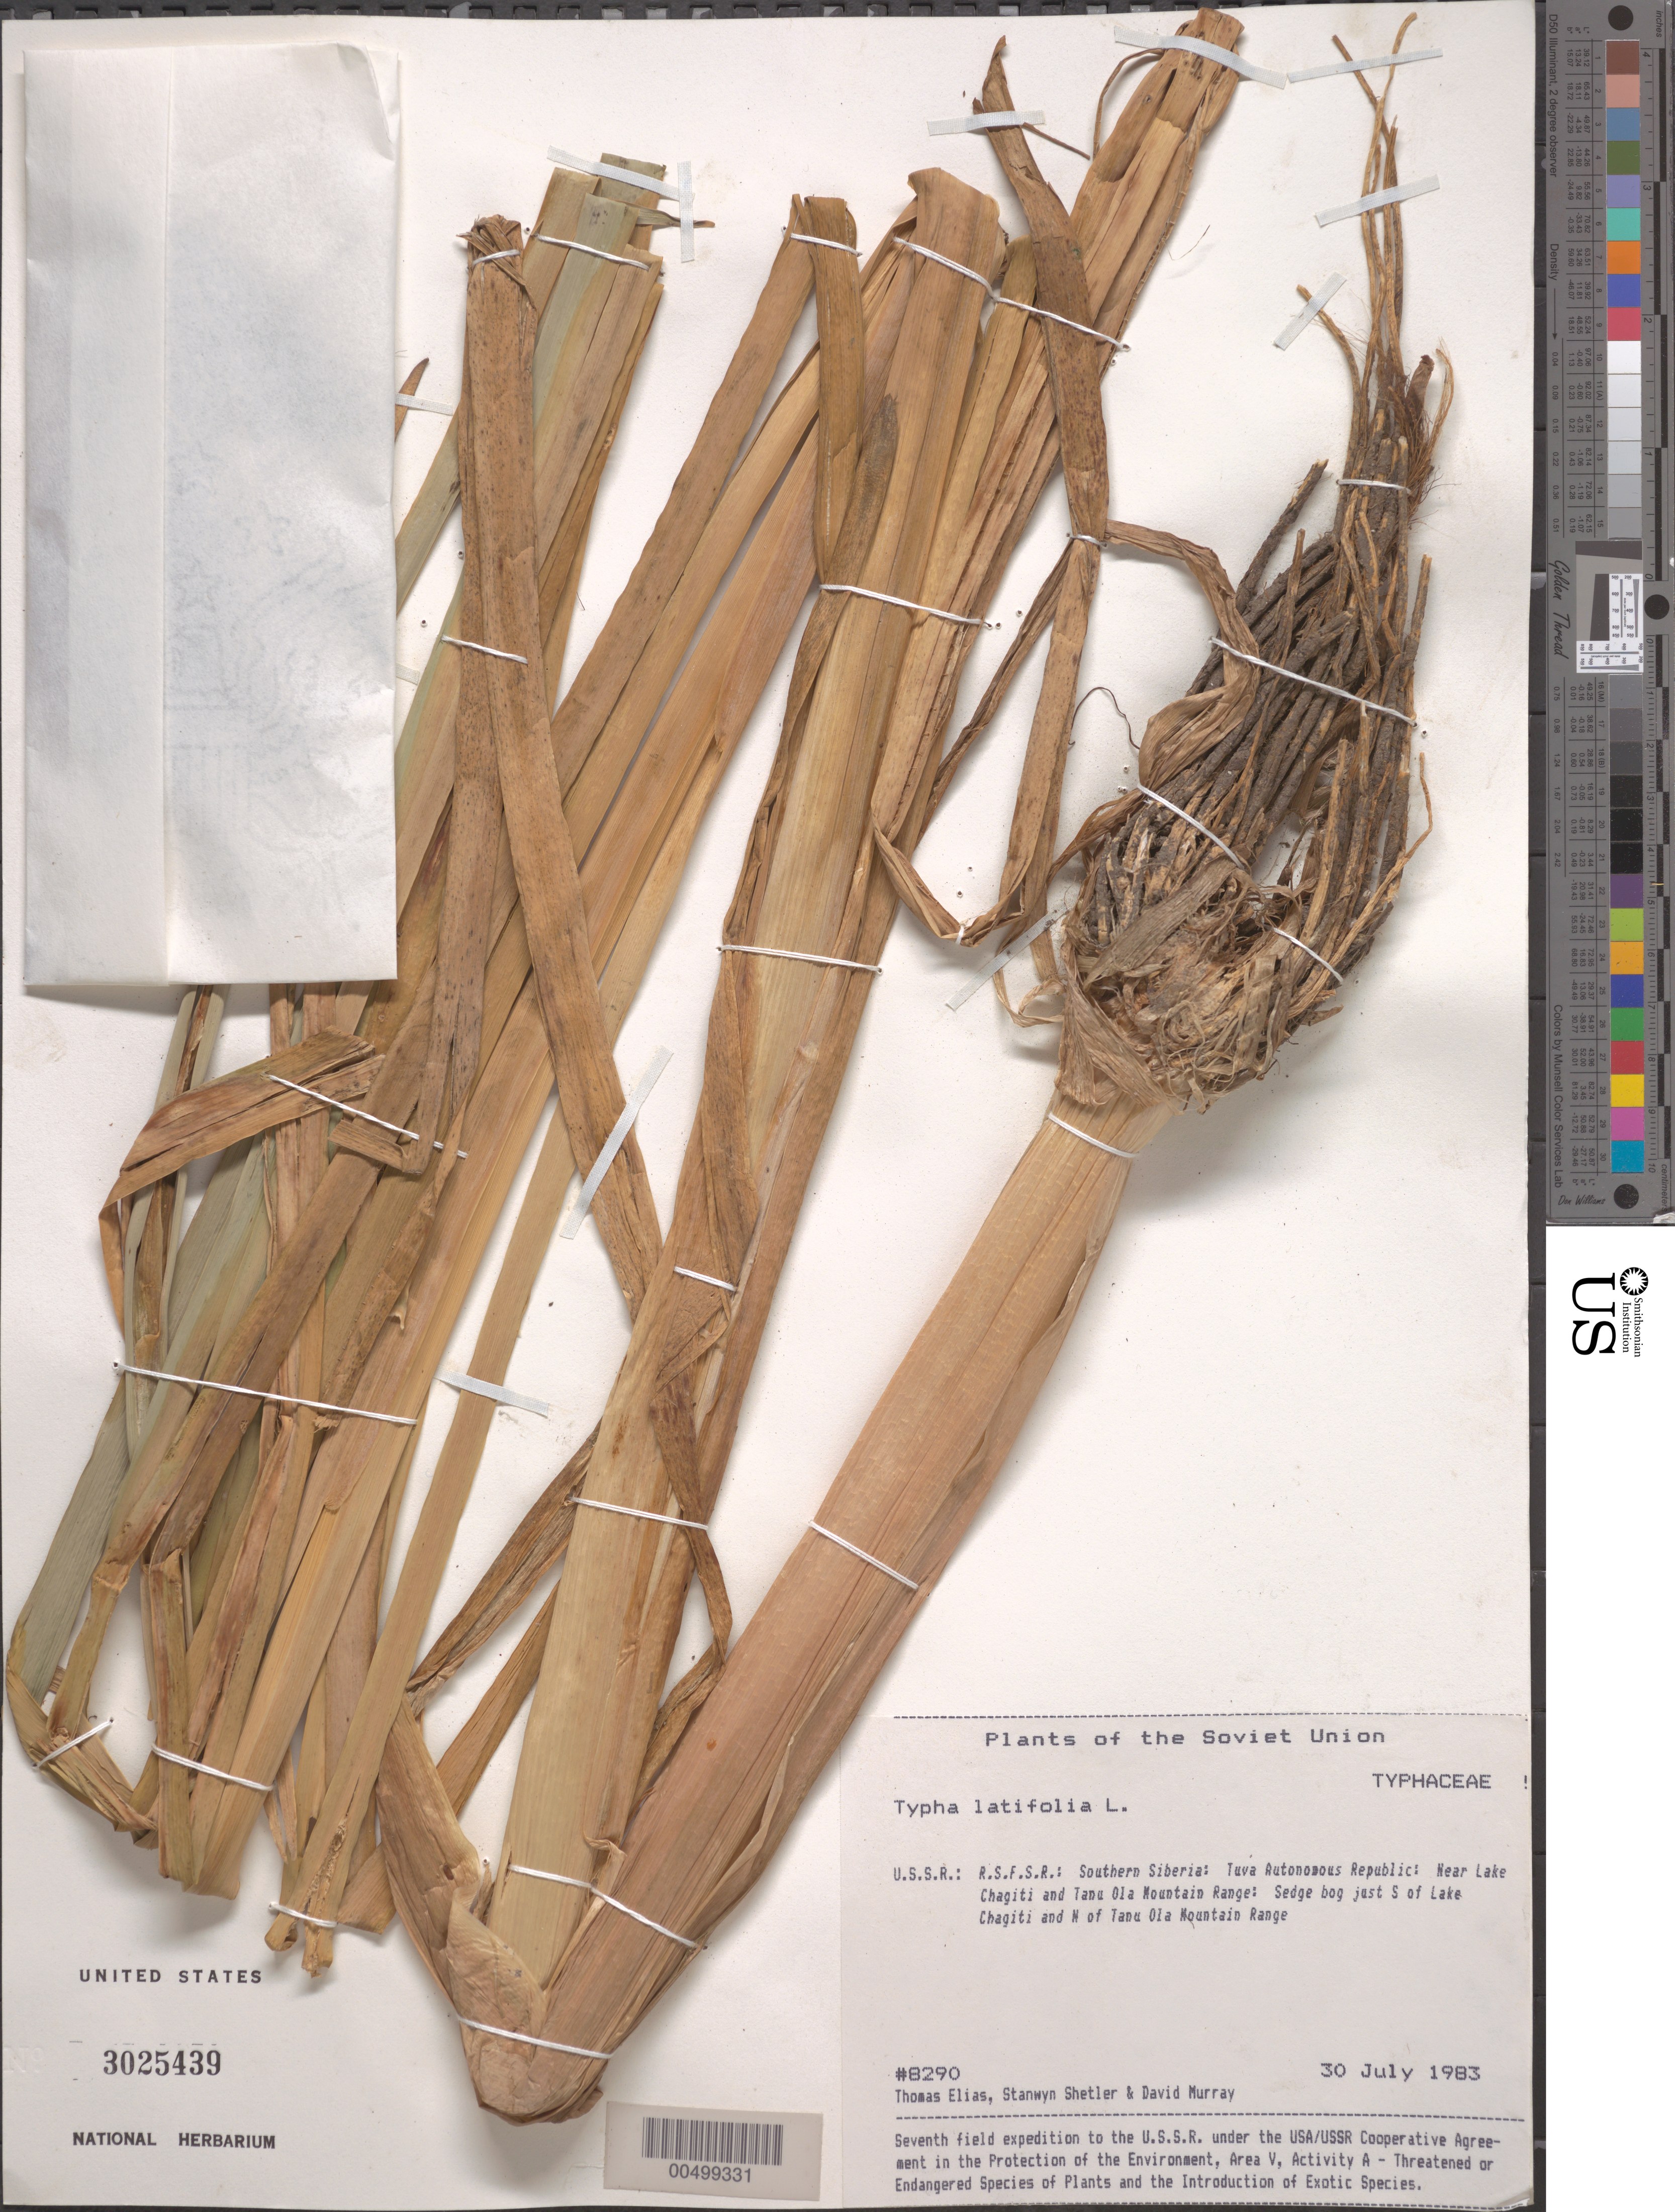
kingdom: Plantae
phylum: Tracheophyta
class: Liliopsida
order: Poales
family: Typhaceae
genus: Typha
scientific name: Typha latifolia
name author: L.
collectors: T. Elias, S. Shetler & D. F. Murray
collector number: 8290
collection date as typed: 30 Jul 1983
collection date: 1983-07-30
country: Russian Federation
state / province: Tuva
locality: Near Lake Chagiti and Tanu Ola Mauntain Range, just S of Lake Chagitai and N of Tannu-Ola Mountain Range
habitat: sedge bog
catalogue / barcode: US 3025439